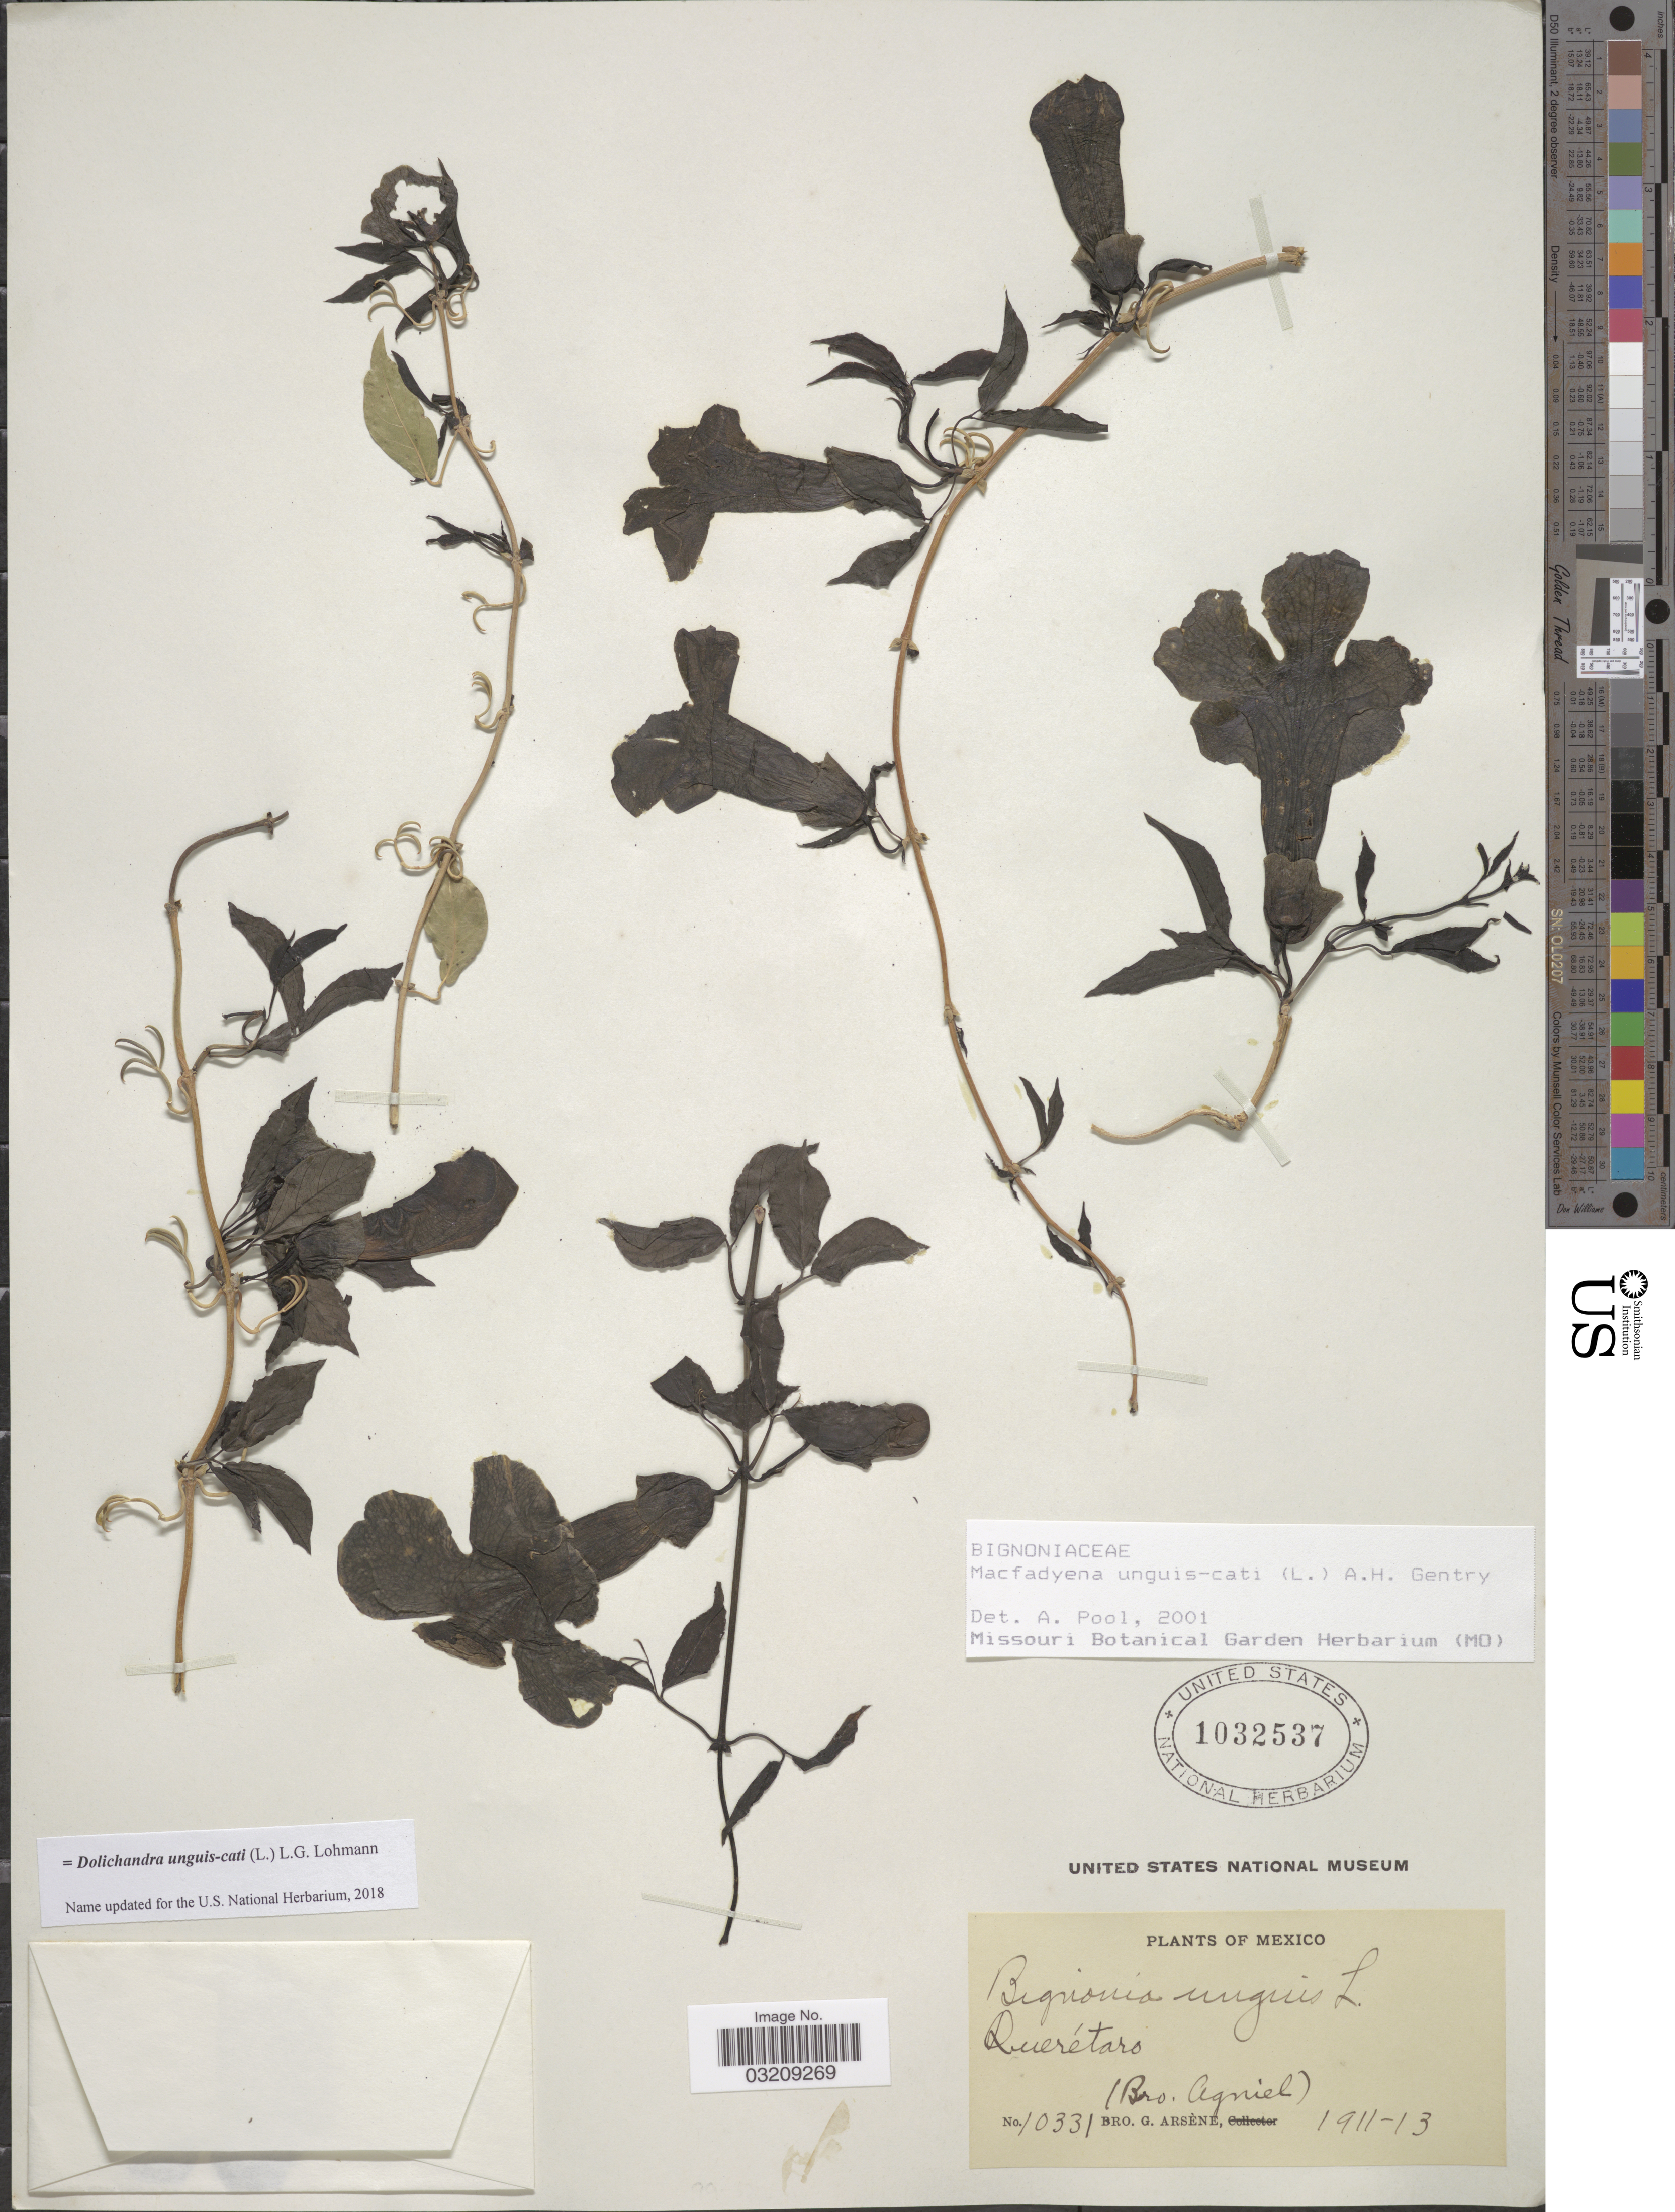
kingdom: Plantae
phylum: Tracheophyta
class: Magnoliopsida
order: Lamiales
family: Bignoniaceae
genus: Dolichandra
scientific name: Dolichandra unguis-cati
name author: (L.) L.G. Lohmann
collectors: Bro. G. Arsène & Bro. Agniel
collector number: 10331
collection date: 1911/1913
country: Mexico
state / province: Querétaro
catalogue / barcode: US 1032537